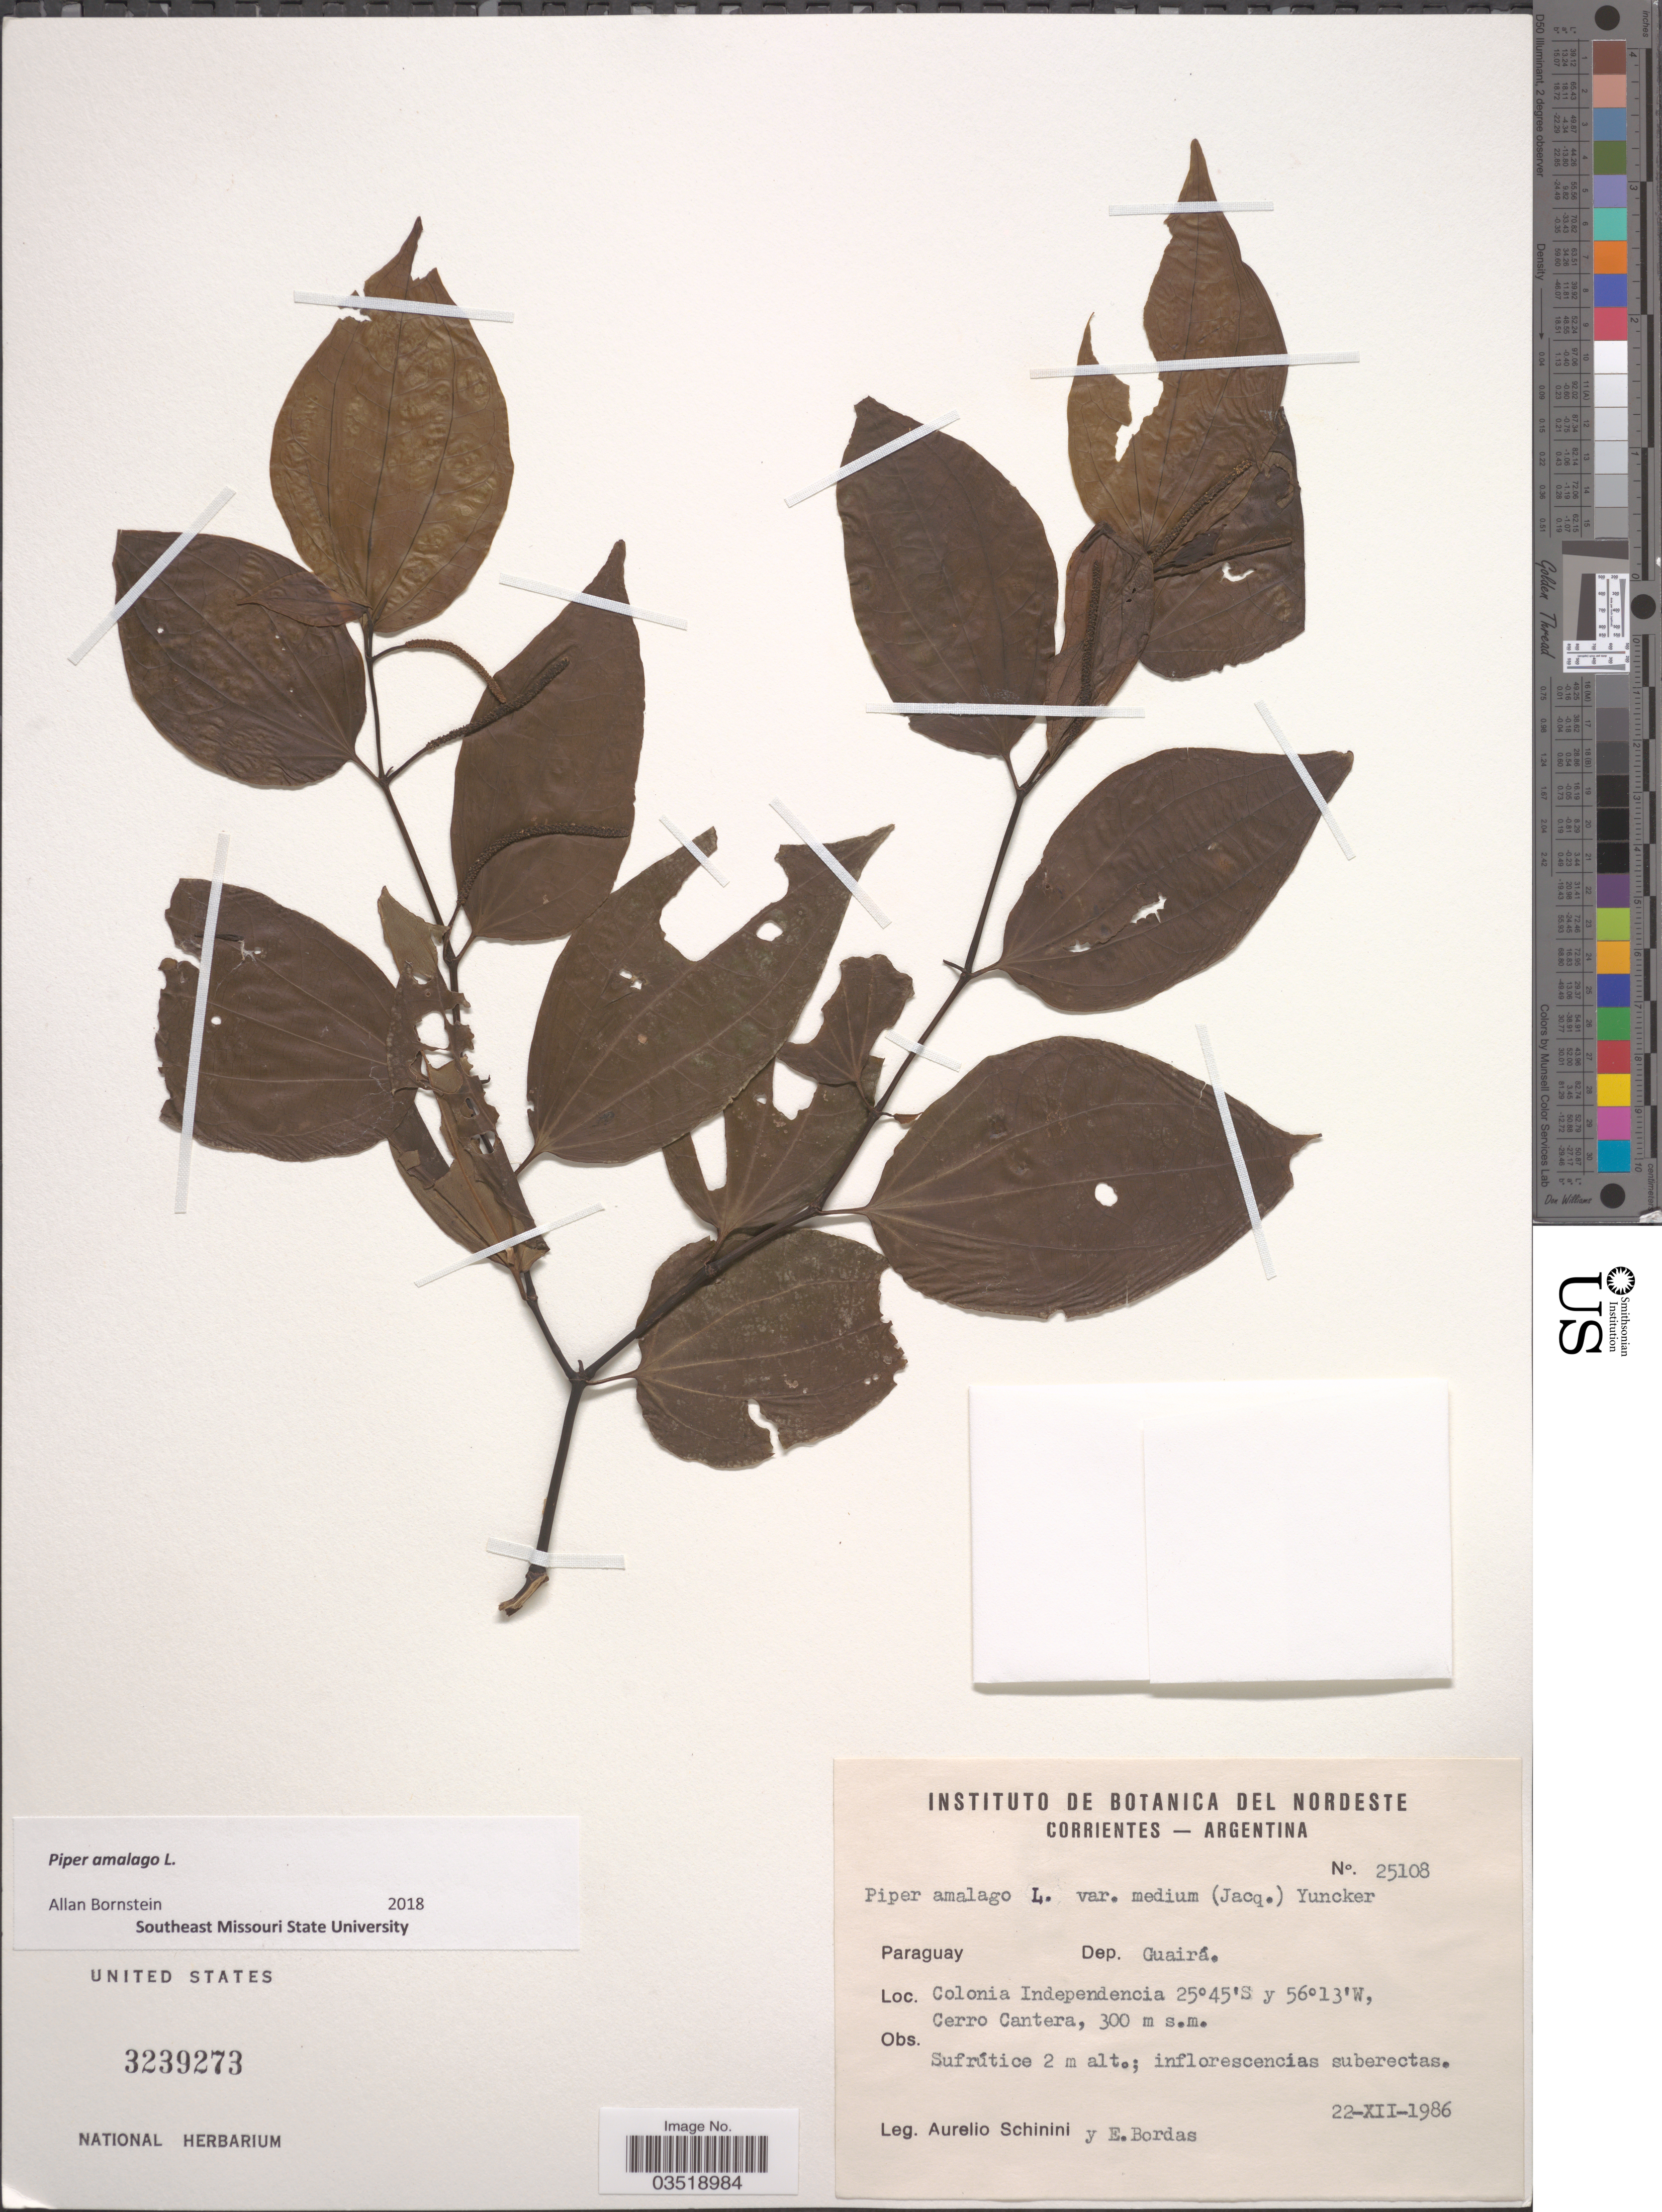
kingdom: Plantae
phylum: Tracheophyta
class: Magnoliopsida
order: Piperales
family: Piperaceae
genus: Piper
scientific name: Piper amalago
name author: L.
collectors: A. Schinini & E. Bordas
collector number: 25108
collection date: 1986-12-22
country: Paraguay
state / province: Guaira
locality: Dep. Guairá. Colonia Independencia, Cerro Cantera.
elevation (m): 300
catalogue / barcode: US 3239273